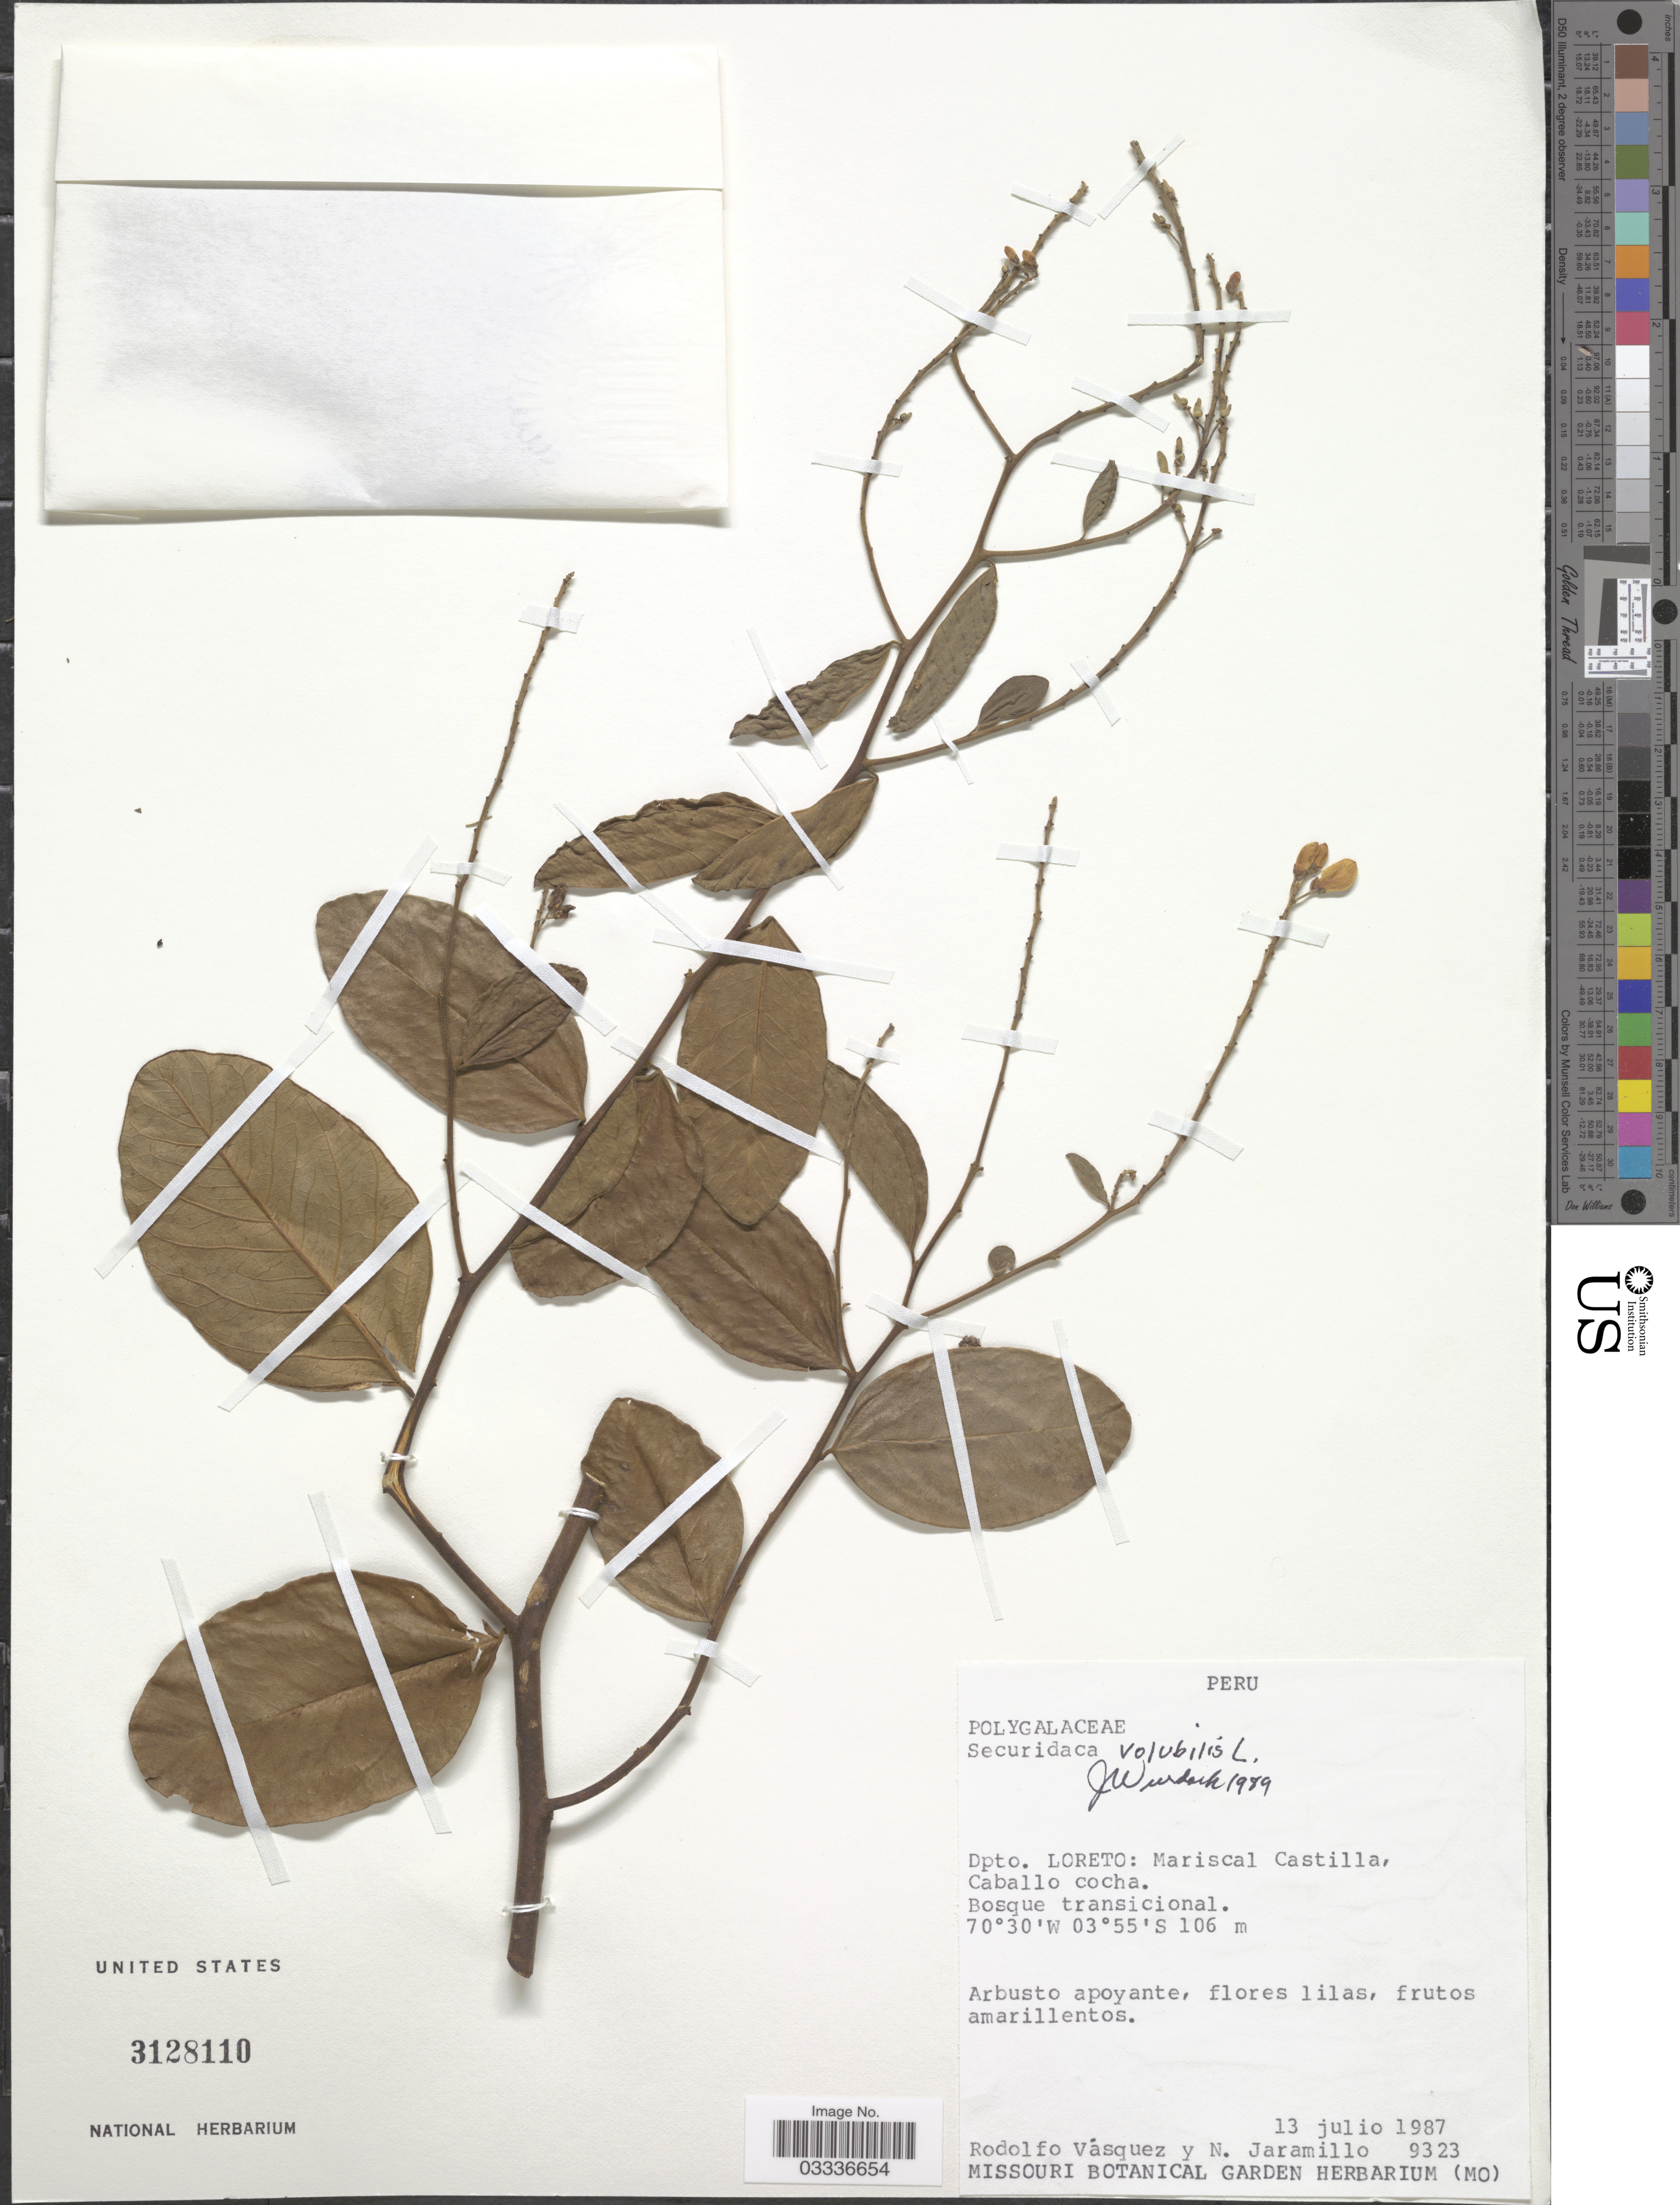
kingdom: Plantae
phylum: Tracheophyta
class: Magnoliopsida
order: Fabales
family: Polygalaceae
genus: Securidaca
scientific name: Securidaca volubilis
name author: L.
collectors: R. Vásquez & N. Jaramillo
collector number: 9323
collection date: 1987-07-13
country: Peru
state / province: Loreto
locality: Dpto. Loreto: Mariscal Castilla, Caballo cocha.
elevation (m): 106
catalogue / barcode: US 3128110